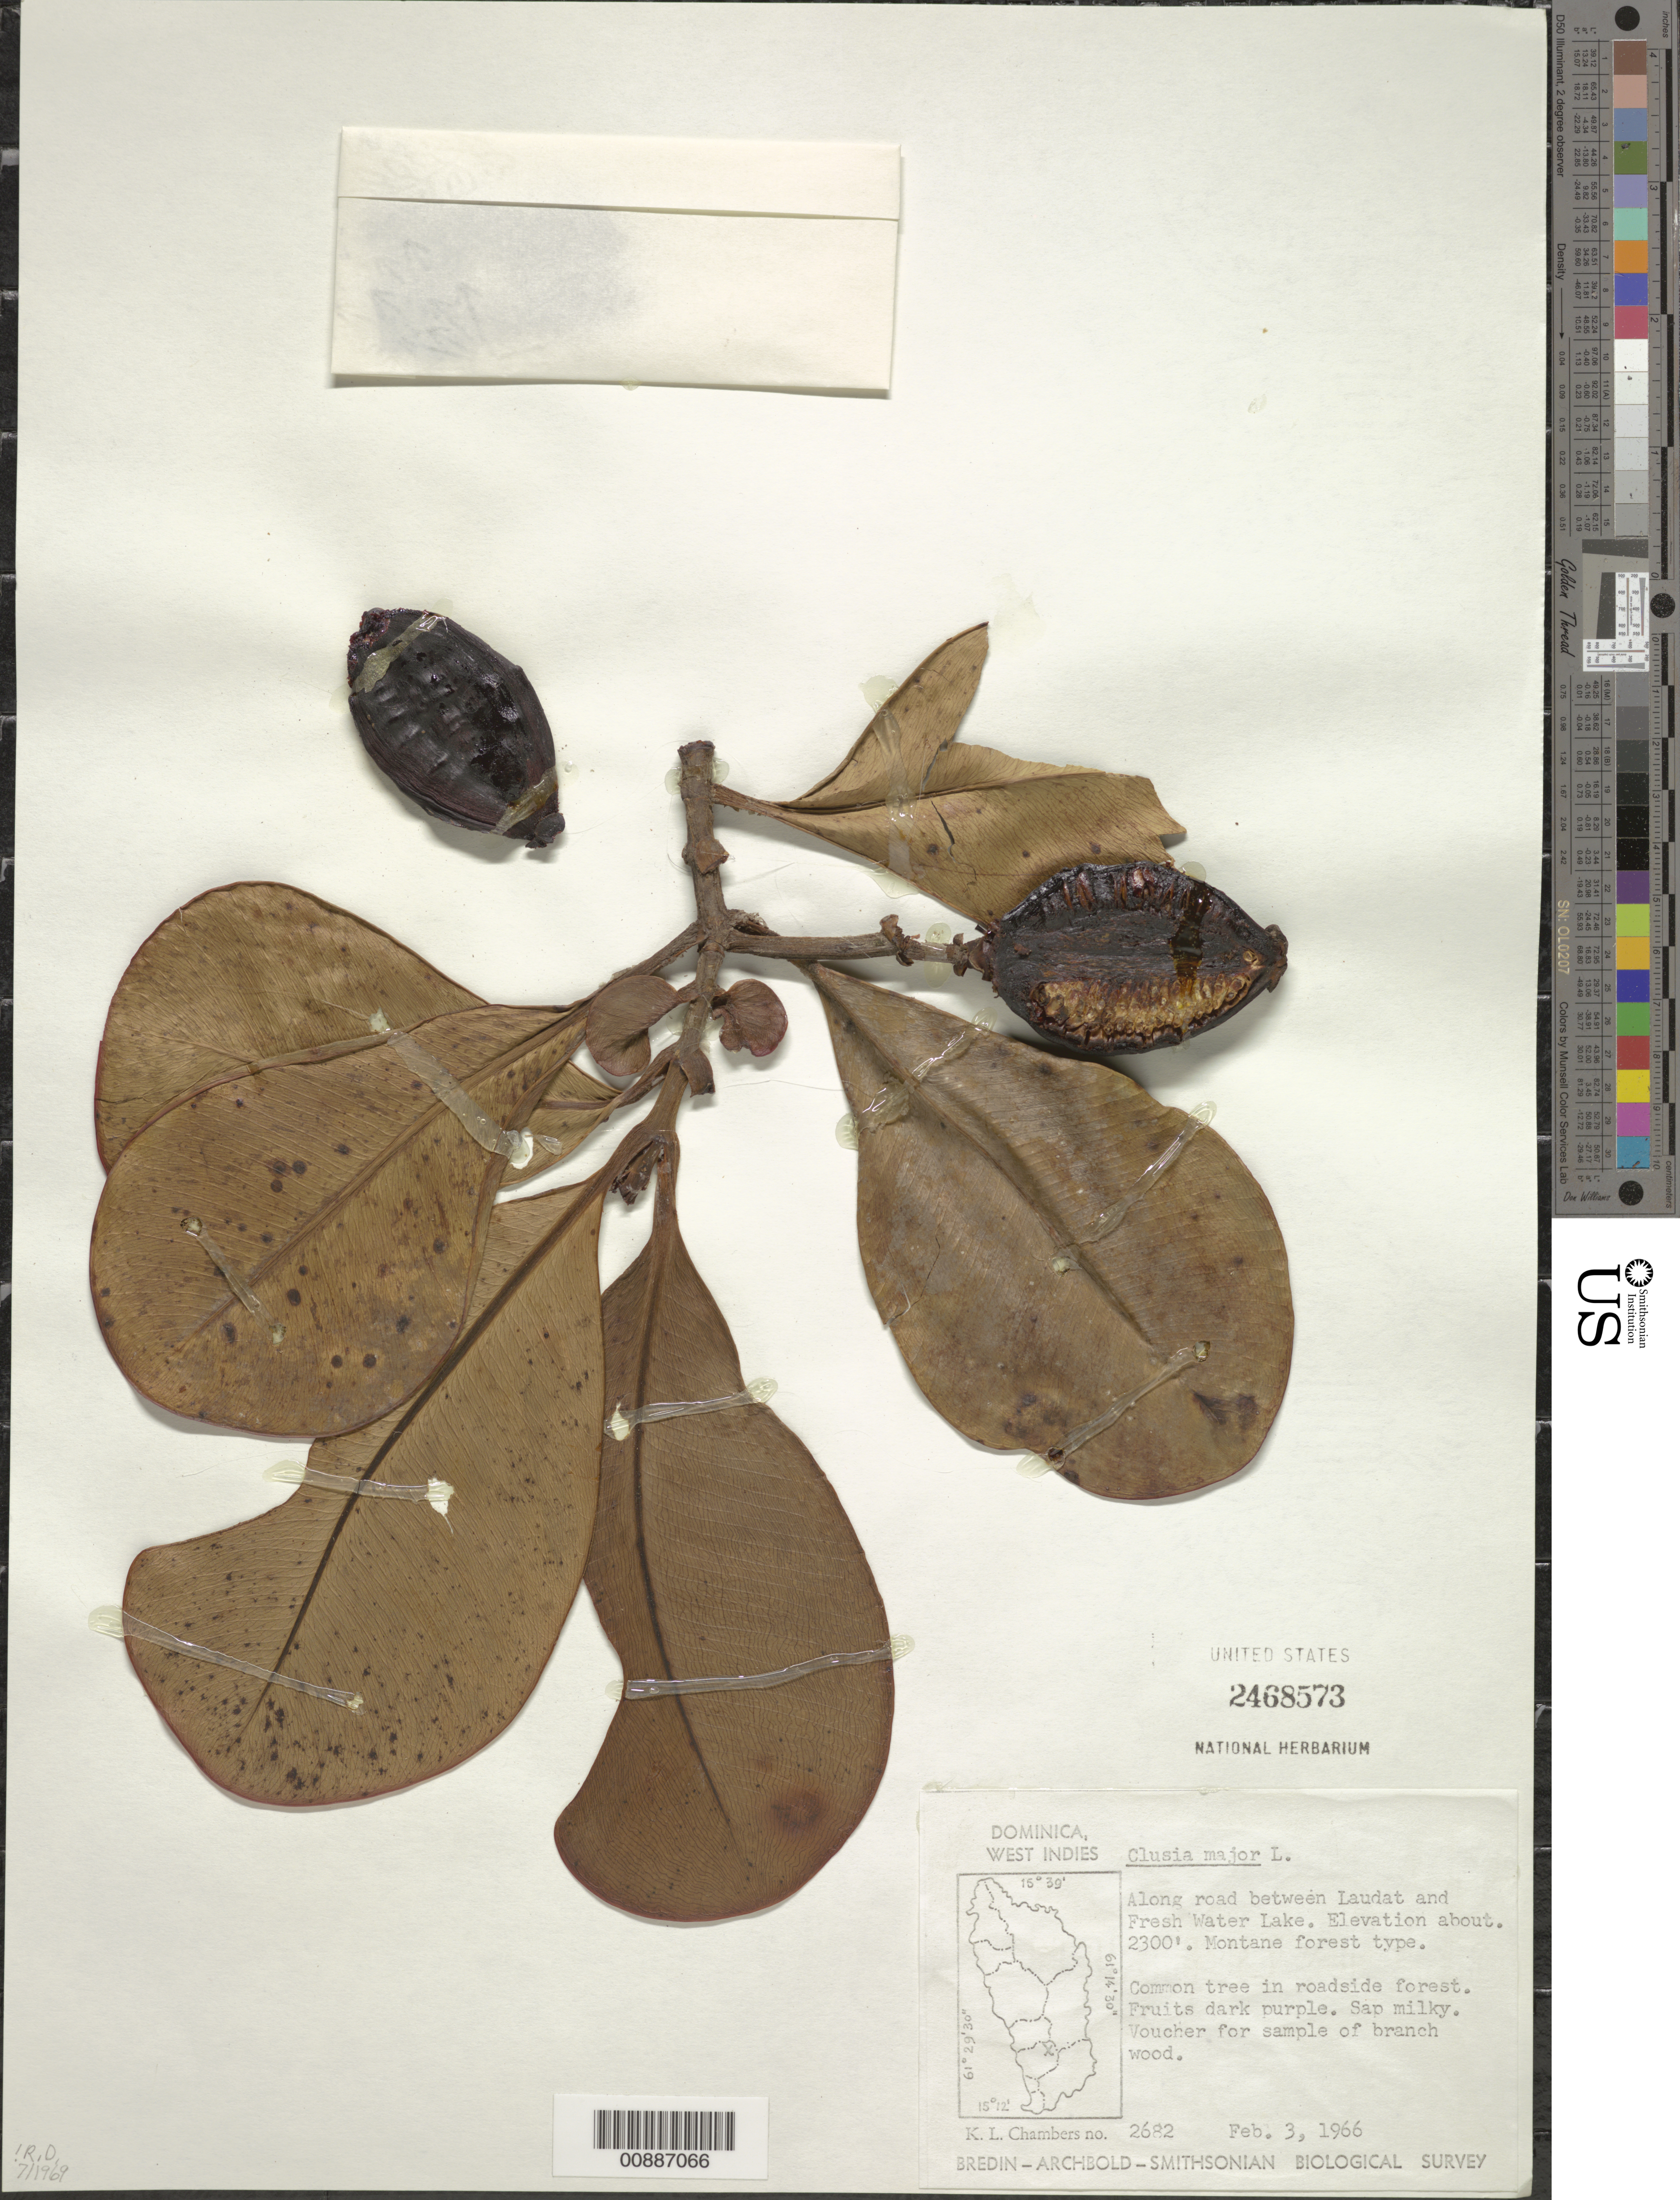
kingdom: Plantae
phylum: Tracheophyta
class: Magnoliopsida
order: Malpighiales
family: Clusiaceae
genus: Clusia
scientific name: Clusia major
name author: L.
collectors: K. L. Chambers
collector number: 2682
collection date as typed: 03 Feb 1966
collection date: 1966-02-03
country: Dominica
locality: Along road between Laudat and Fresh Water Lake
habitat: Montane forest, along road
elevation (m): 701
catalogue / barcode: US 2424989